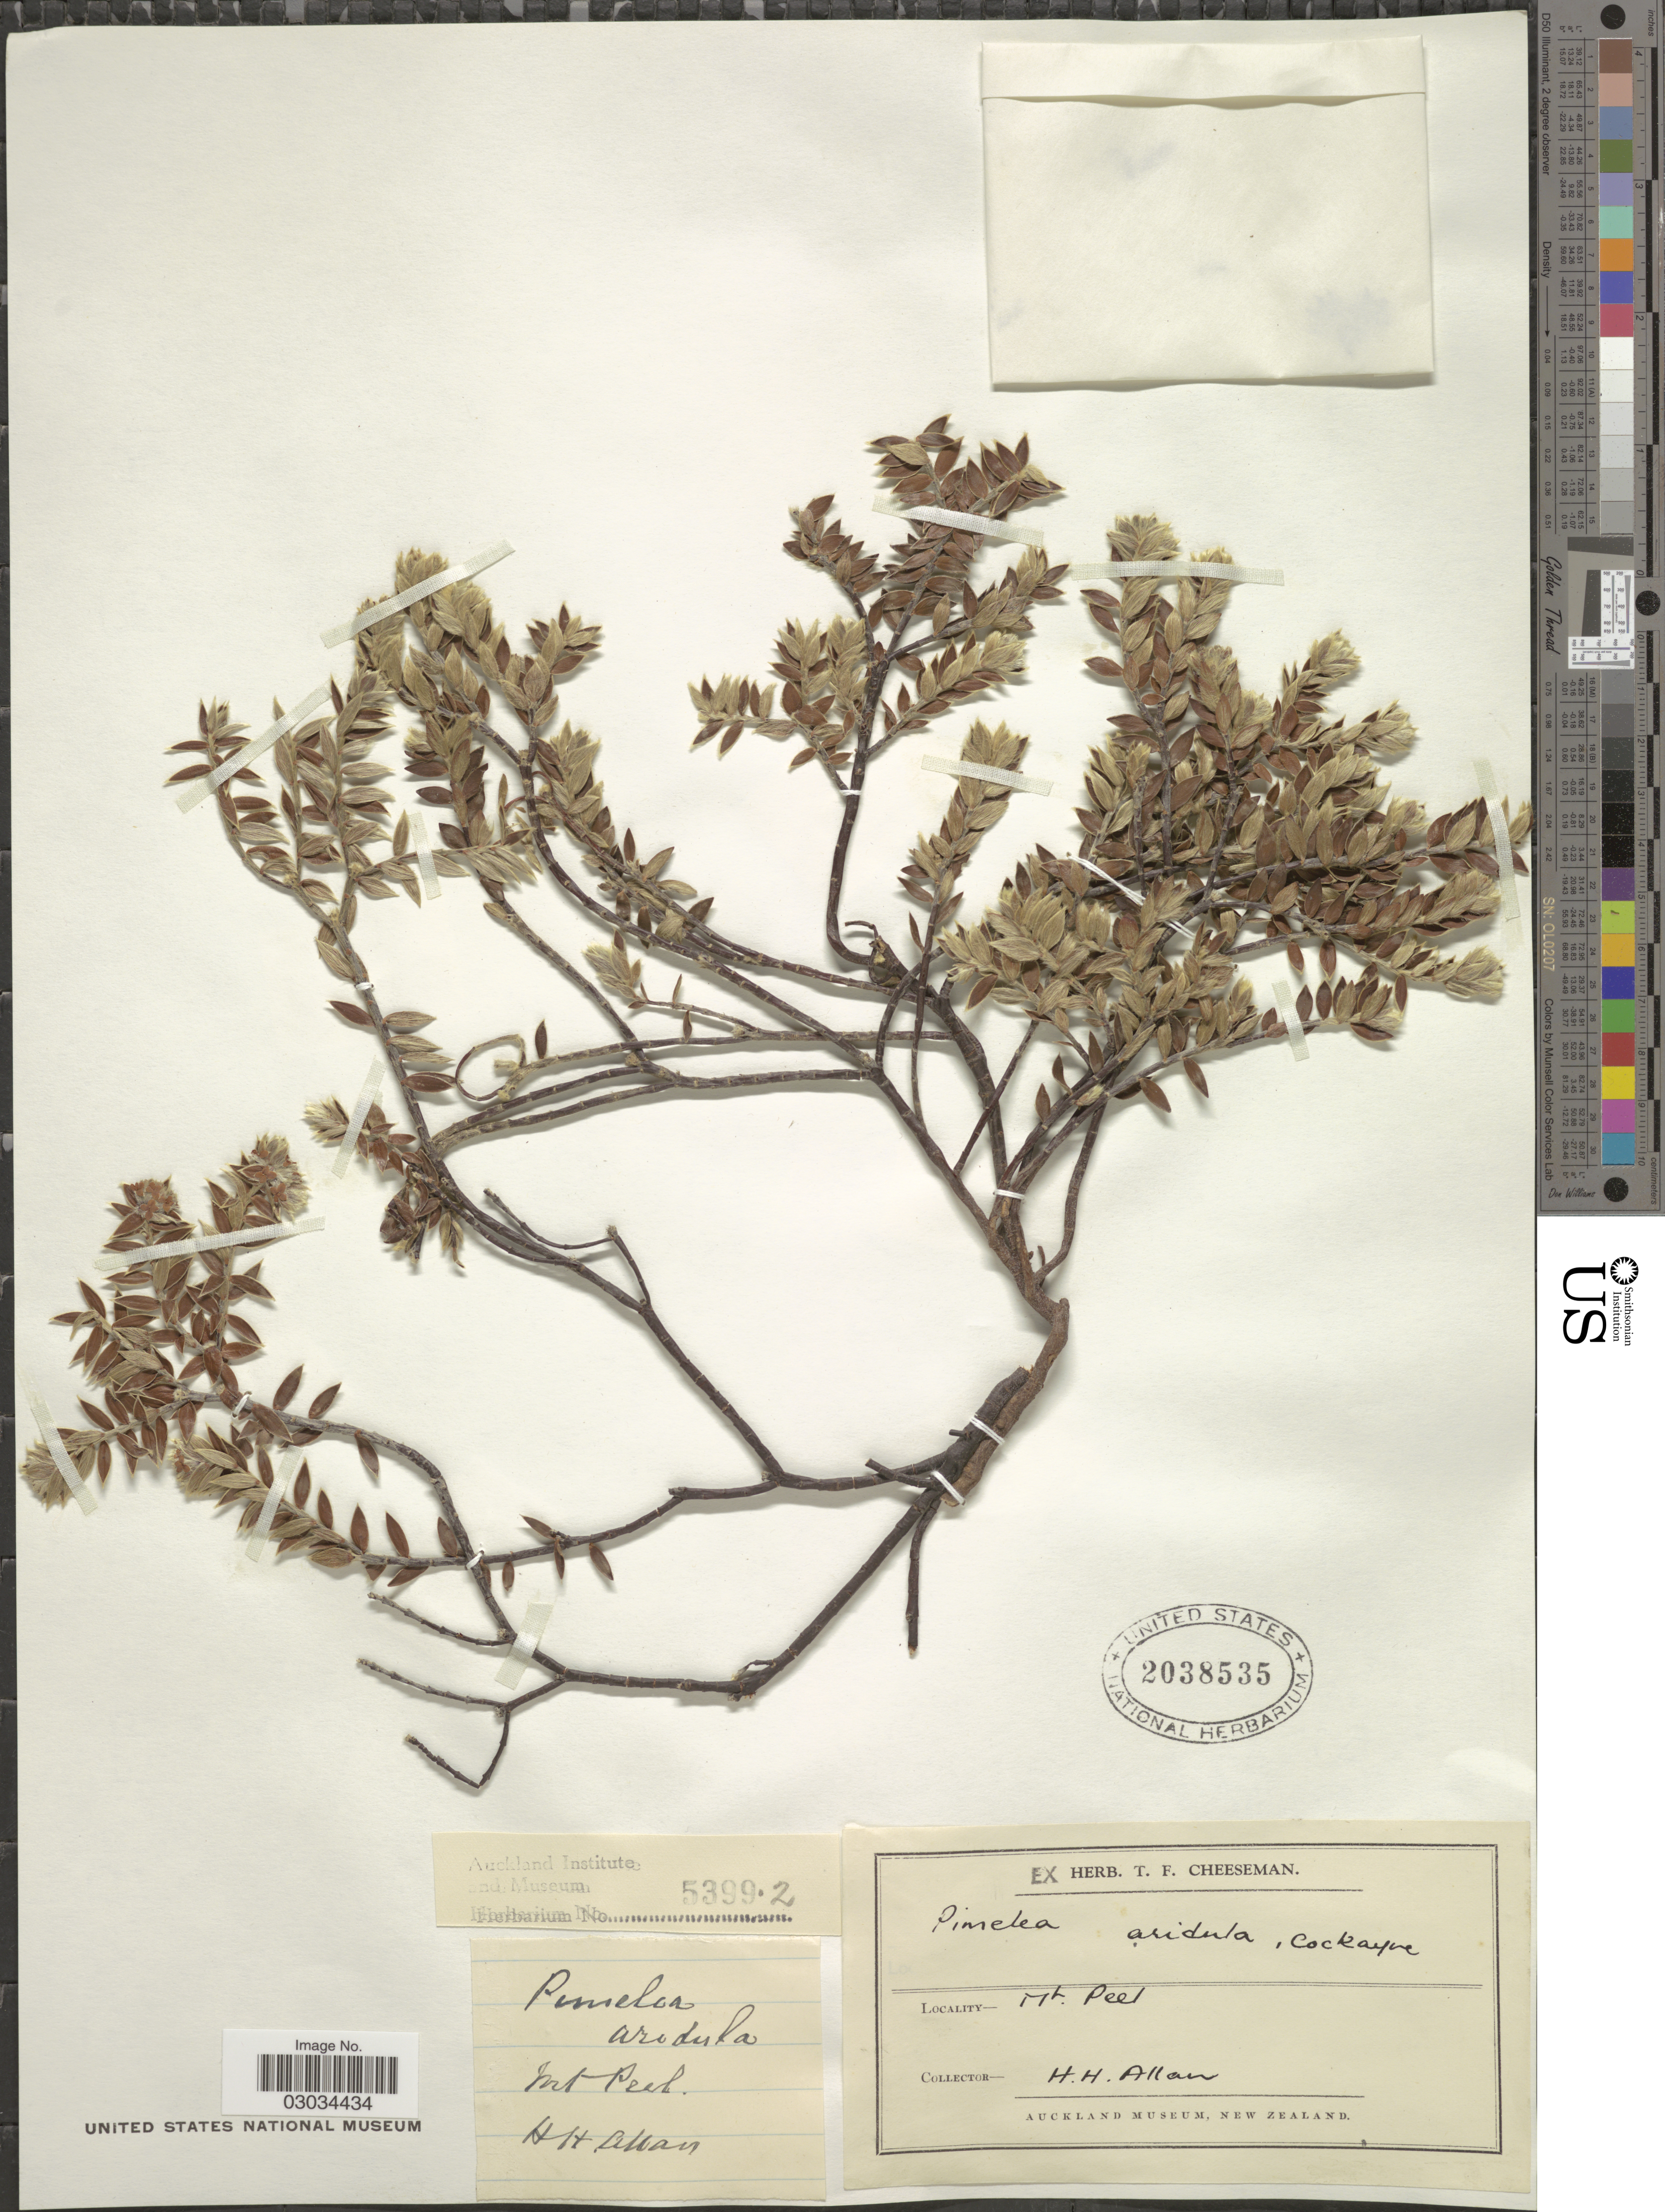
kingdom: Plantae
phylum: Tracheophyta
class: Magnoliopsida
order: Malvales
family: Thymelaeaceae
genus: Pimelea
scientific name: Pimelea aridula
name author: Cockayne ex Cheeseman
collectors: H. Allan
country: New Zealand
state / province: Auckland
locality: Mt. Peel.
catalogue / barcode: US 2038535